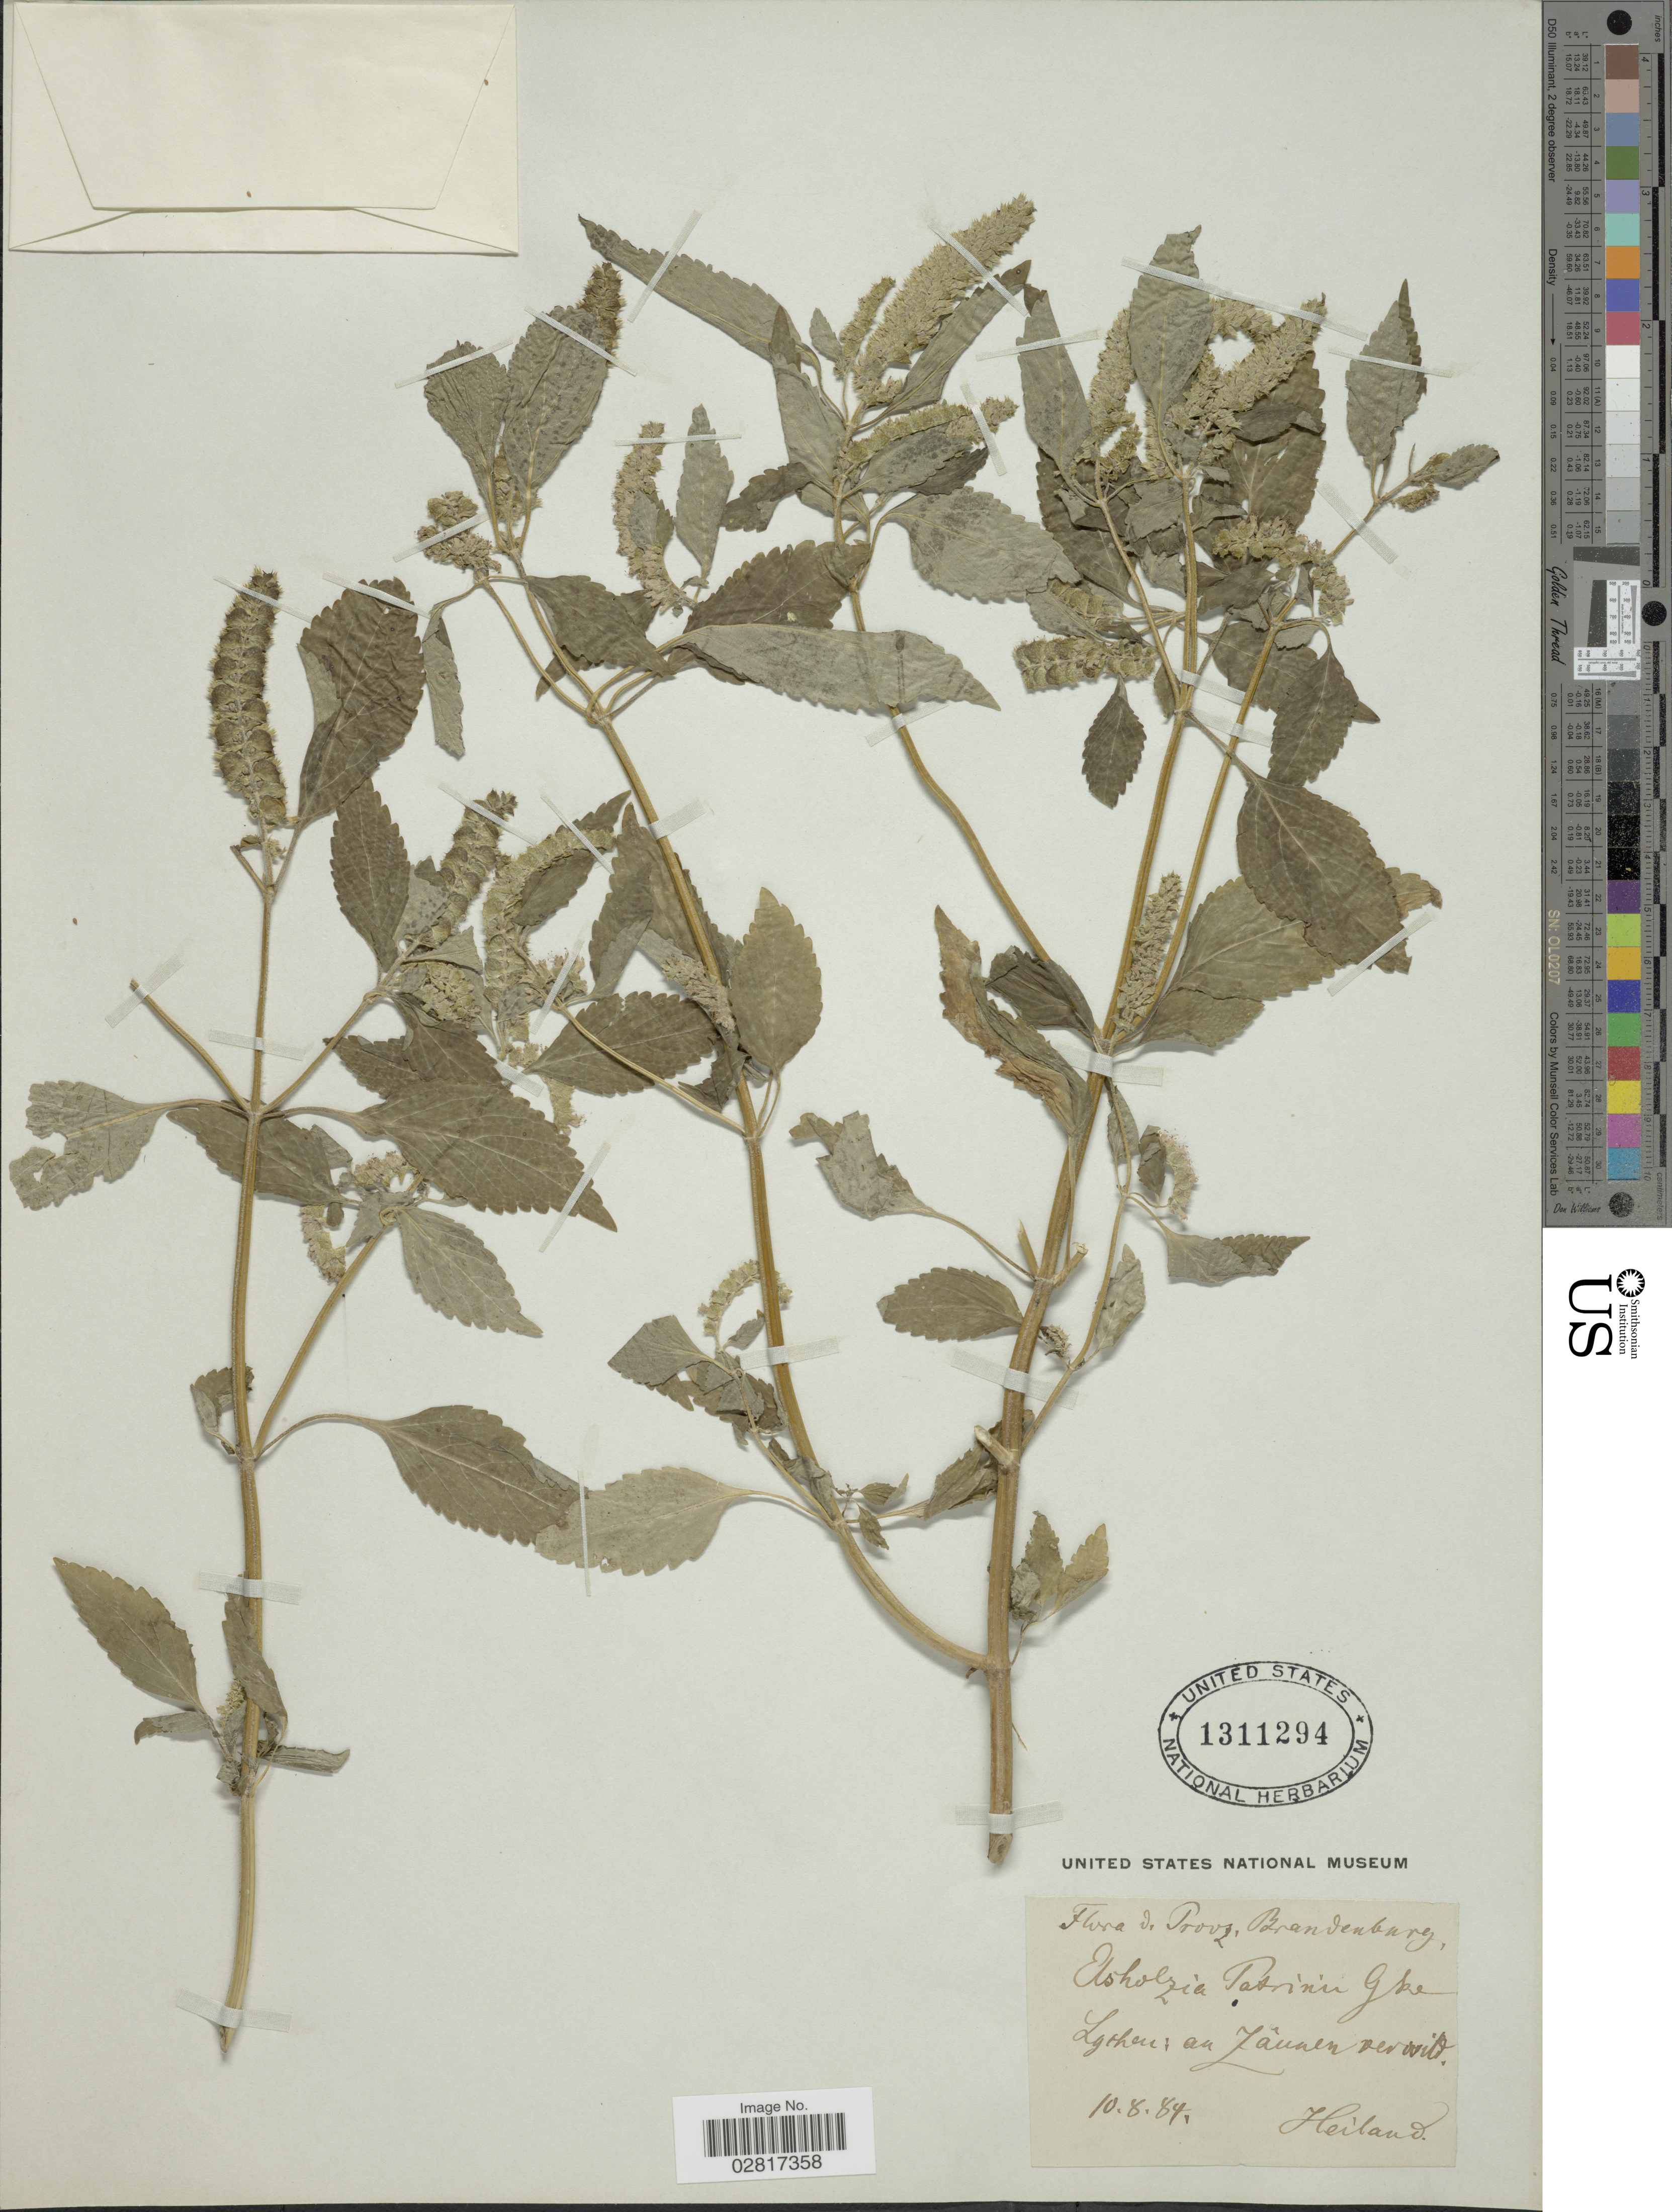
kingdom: Plantae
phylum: Tracheophyta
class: Magnoliopsida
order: Lamiales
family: Lamiaceae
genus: Elsholtzia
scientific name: Elsholtzia patrinii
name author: (Lepech.) Garcke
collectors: -. Heiland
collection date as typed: Transcribed d/m/y: 10/8/84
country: Germany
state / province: Brandenburg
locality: Lachen: an Zaunen vervito [unsure placement] [interpreted]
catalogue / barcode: US 1311294